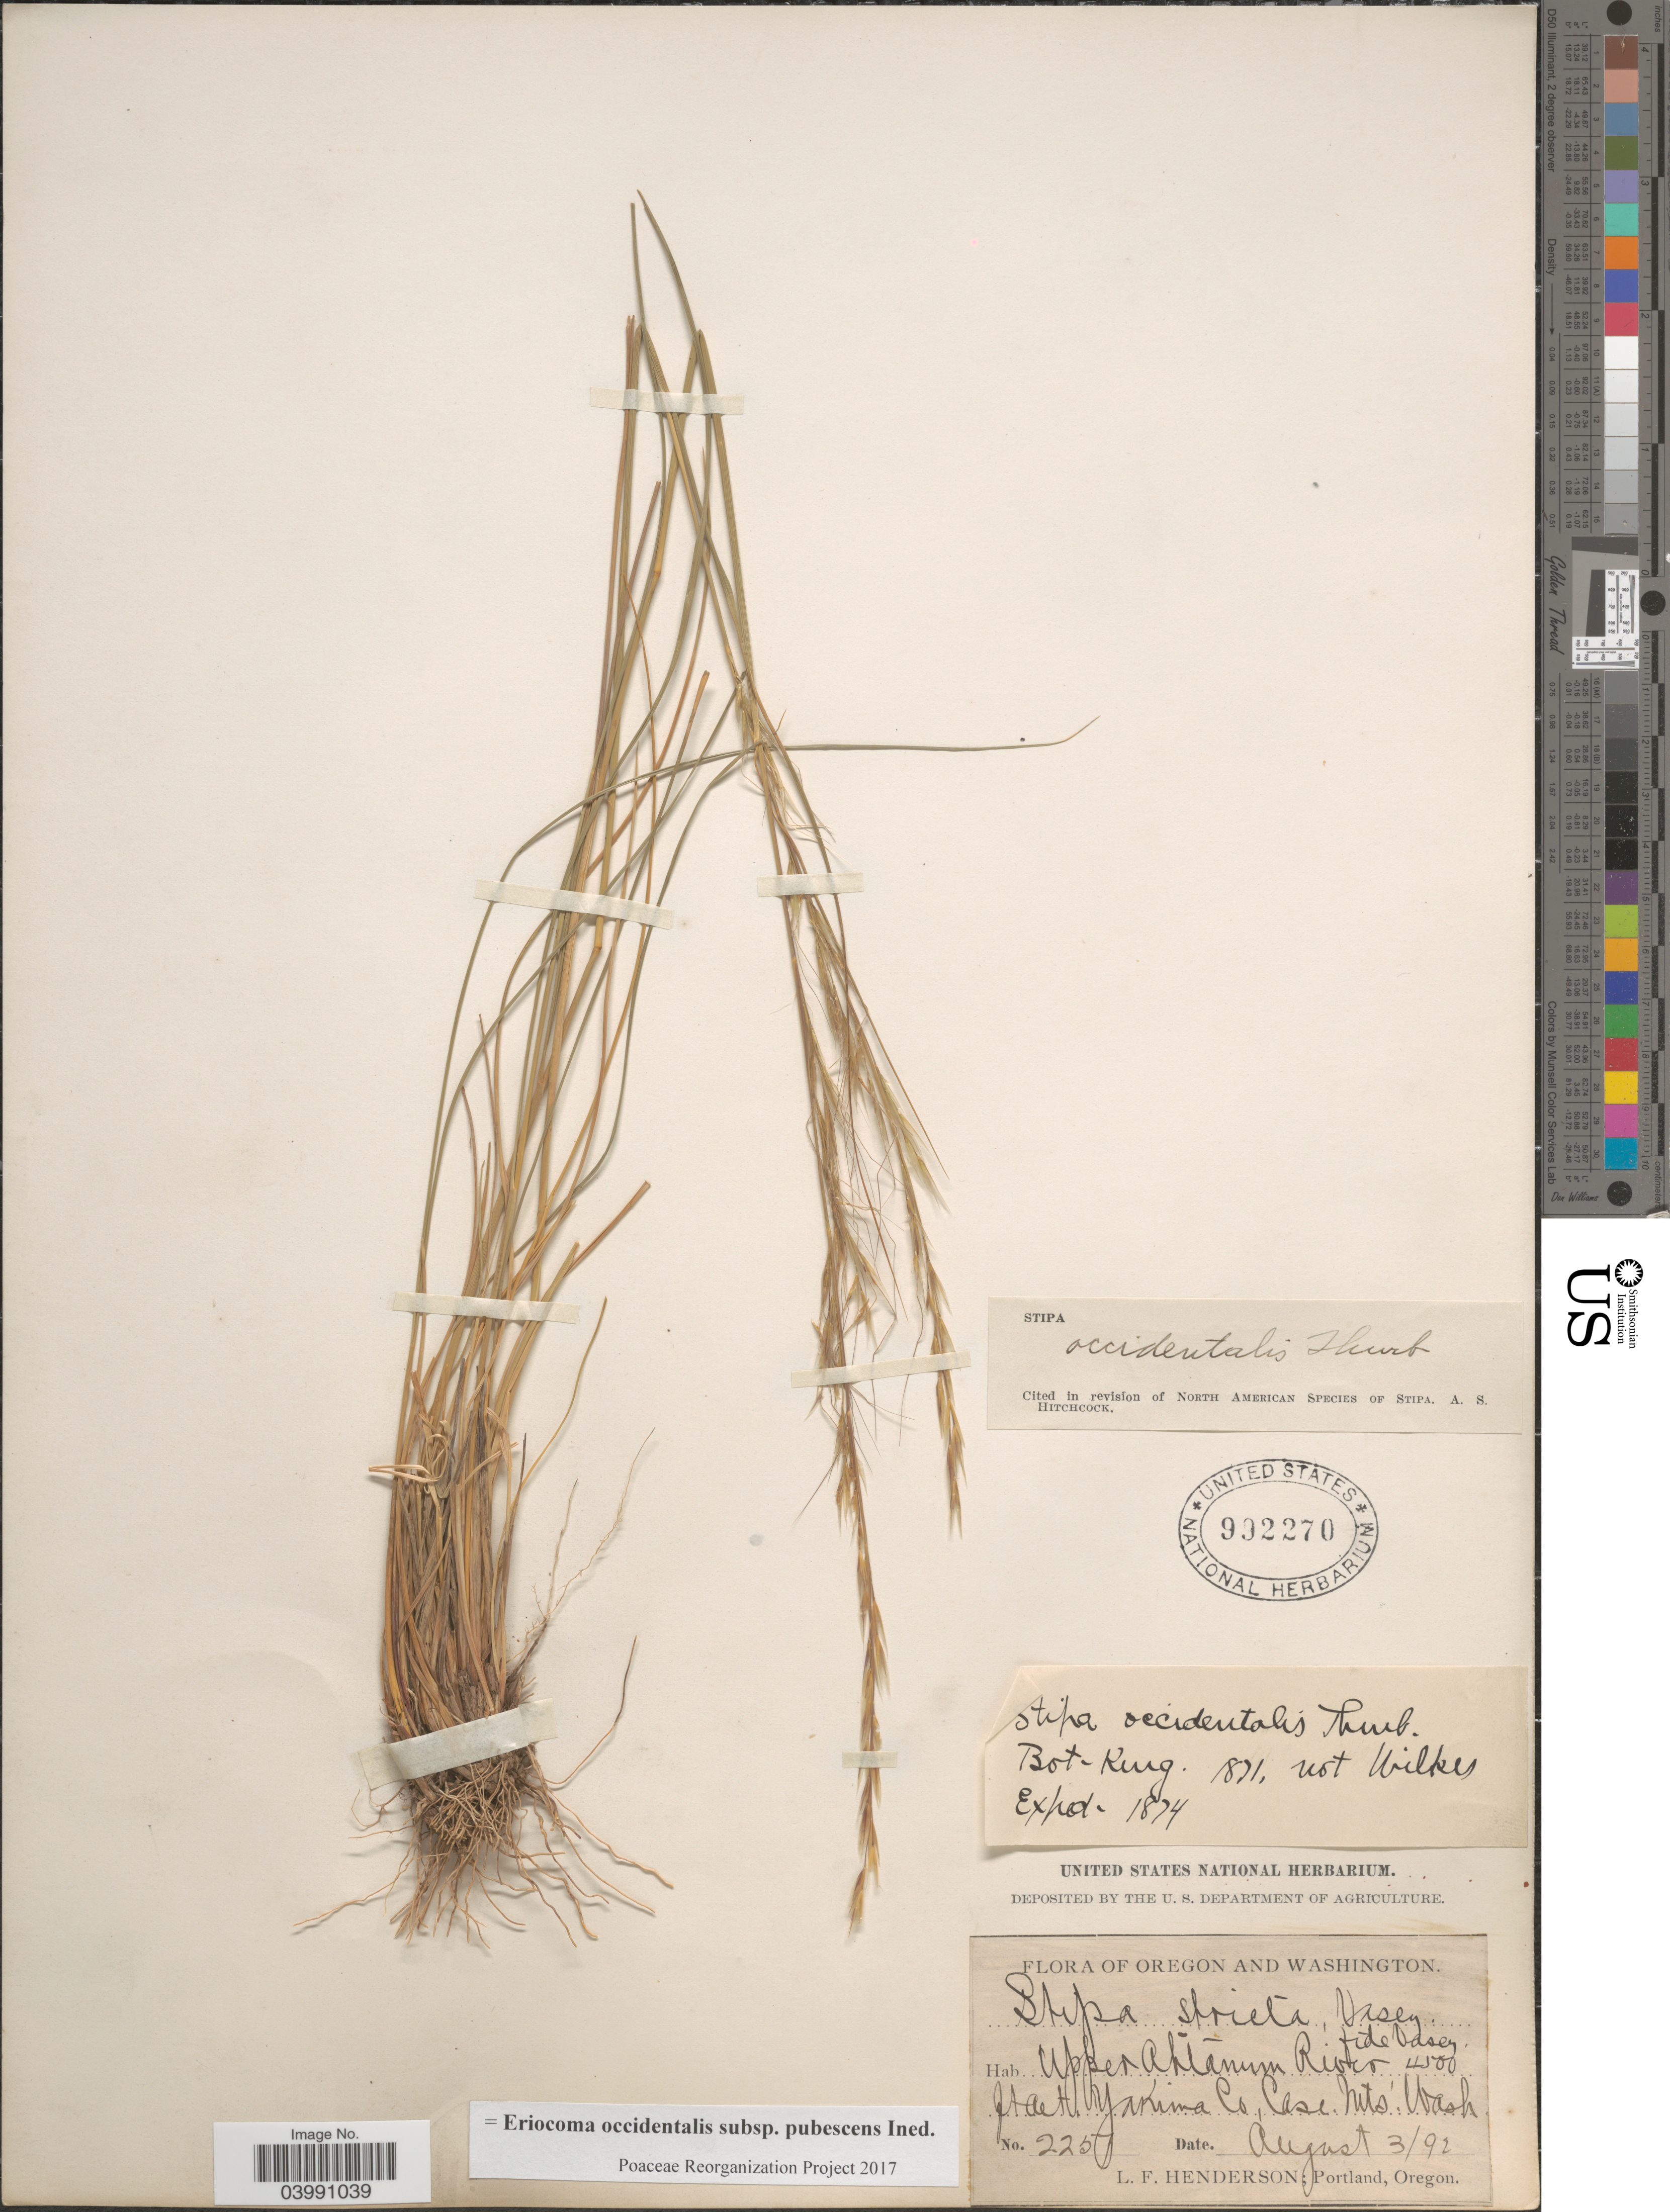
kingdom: Plantae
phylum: Tracheophyta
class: Liliopsida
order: Poales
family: Poaceae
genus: Eriocoma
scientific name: Eriocoma occidentalis subsp. pubescens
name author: (Vasey) Romasch.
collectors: L. Henderson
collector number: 225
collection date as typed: Transcribed d/m/y: 3/8/92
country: United States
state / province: Washington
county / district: Yakima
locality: Upper Ahtanum River, Grant, Yakima Co. Case Mts.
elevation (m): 1372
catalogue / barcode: US 992270